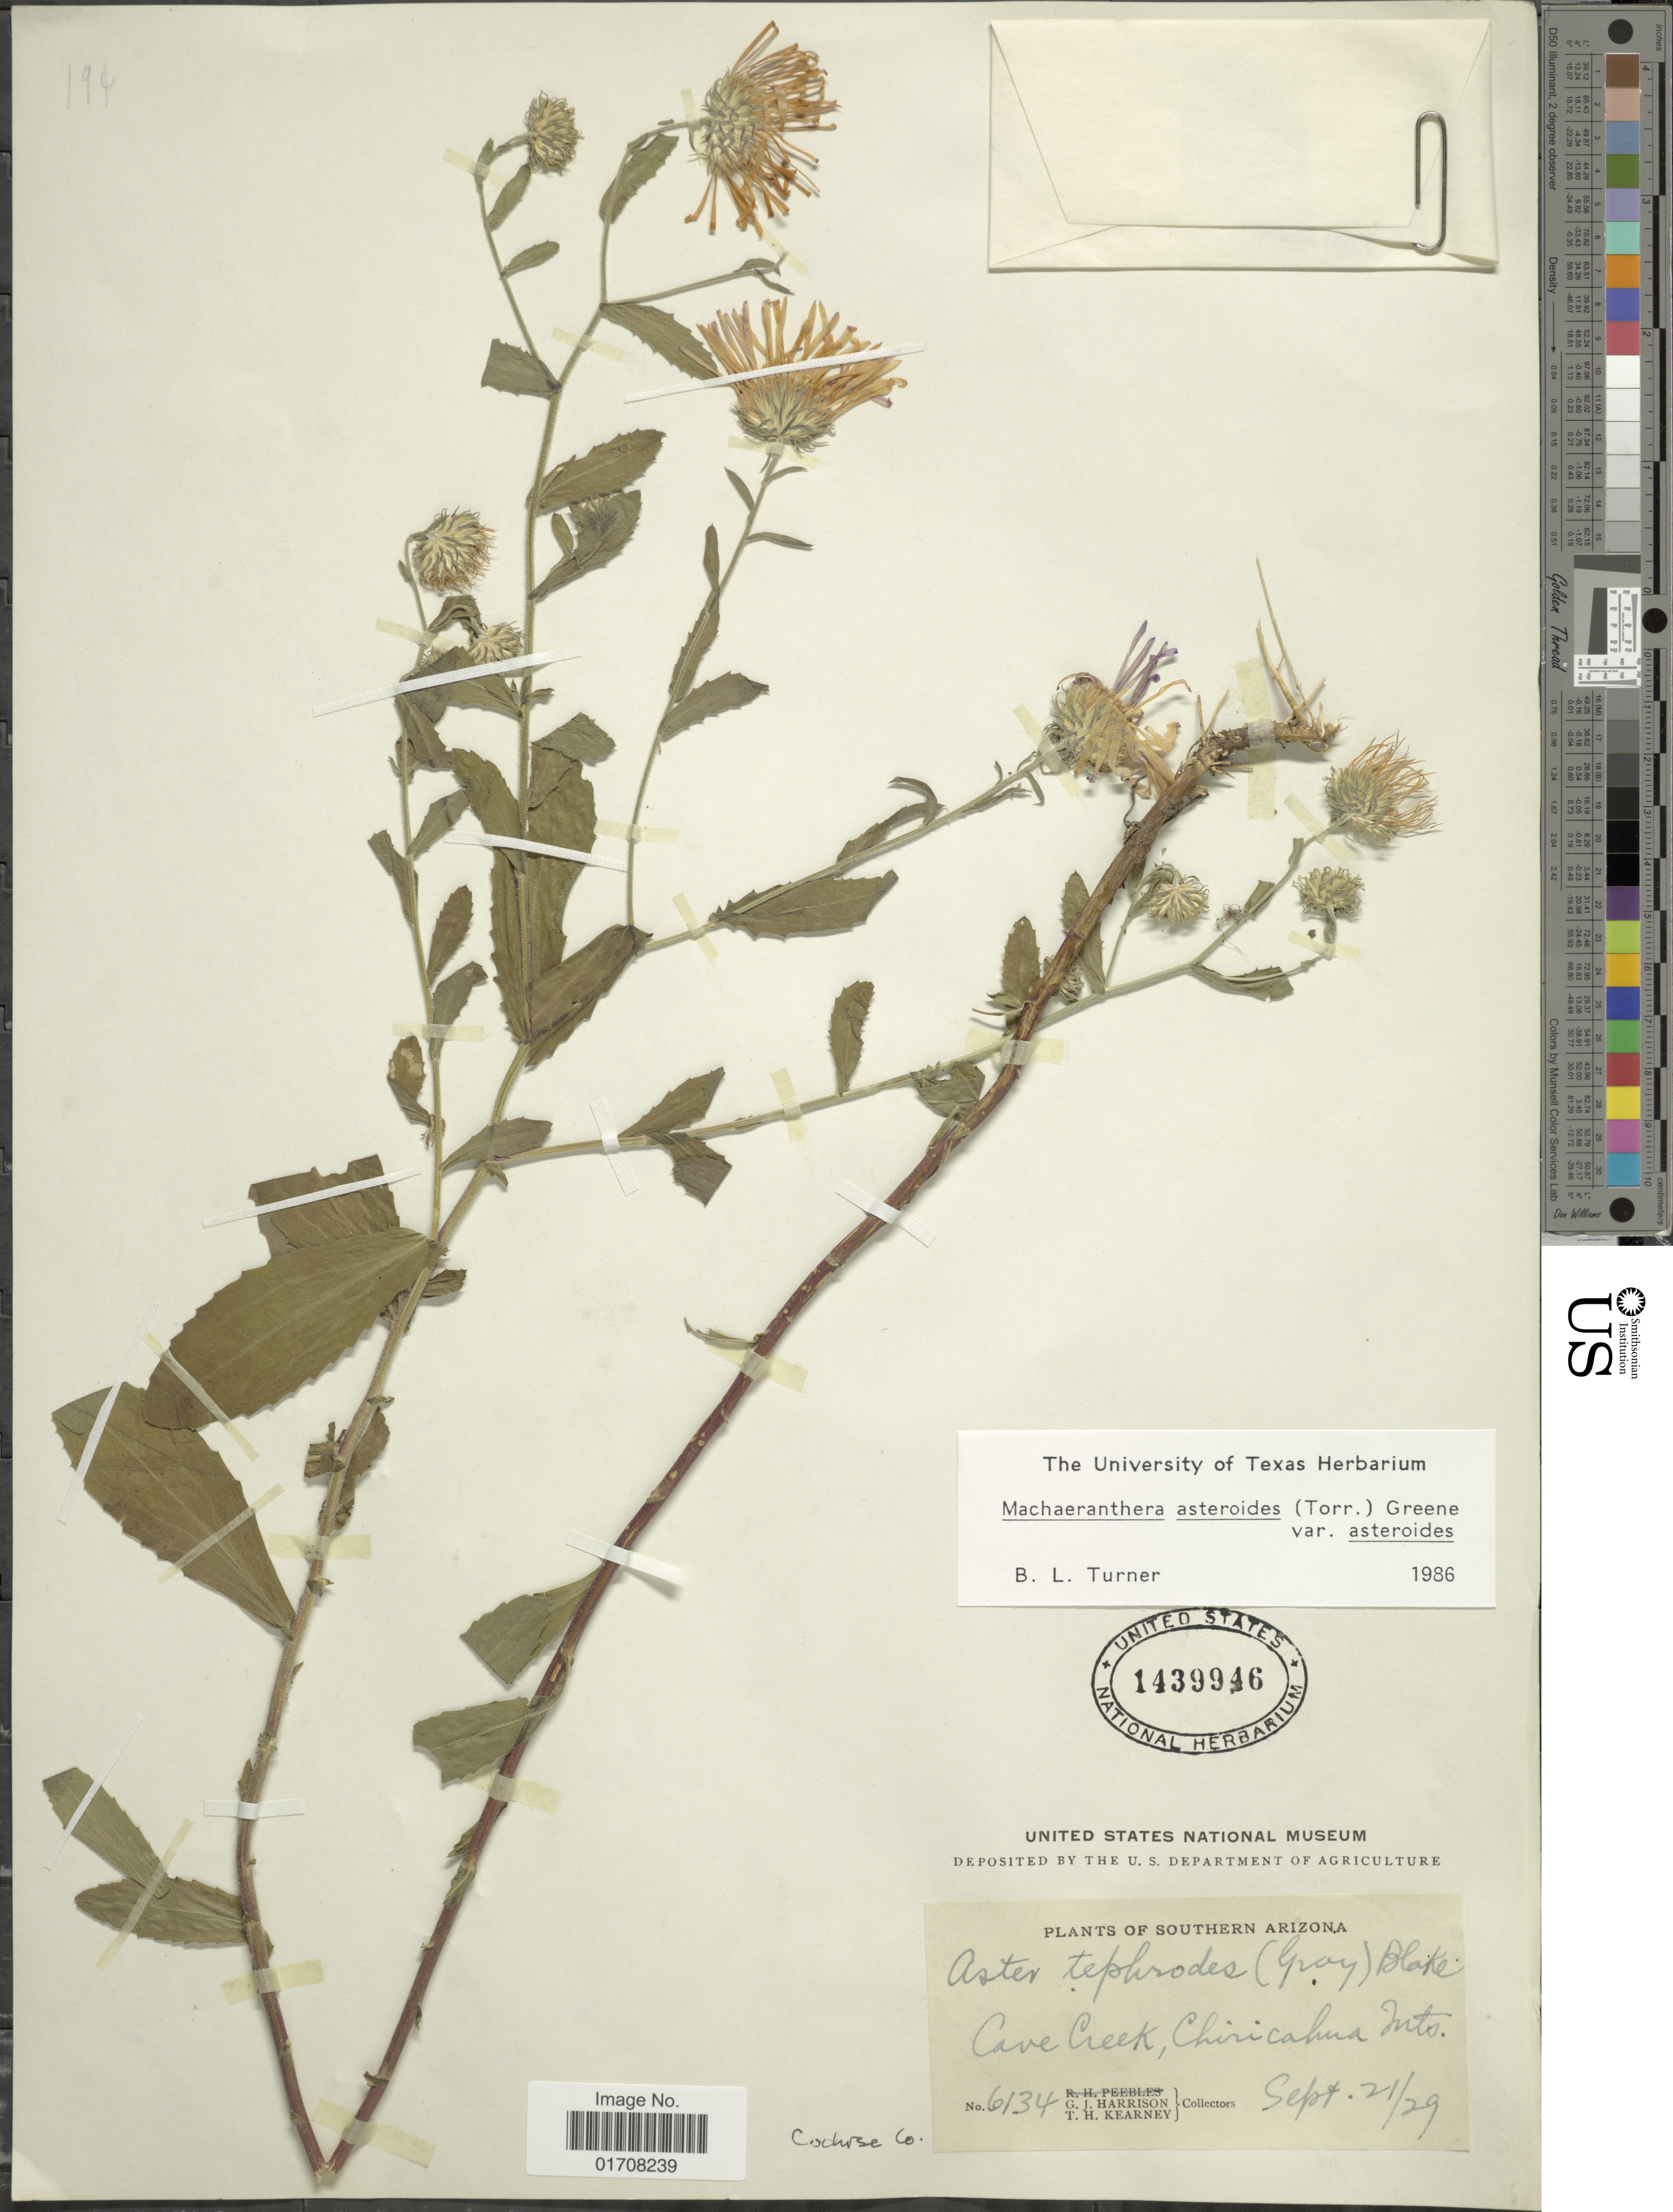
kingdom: Plantae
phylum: Tracheophyta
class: Magnoliopsida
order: Asterales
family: Asteraceae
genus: Machaeranthera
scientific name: Machaeranthera asteroides var. asteroides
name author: (Torr.) Greene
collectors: G. J. Harrison & T. H. Kearney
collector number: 6134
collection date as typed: Transcribed d/m/y: 21/9/29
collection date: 1929-09-21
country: United States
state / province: Arizona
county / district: Cochise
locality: Southern Arizona, Cave Creek, Chiricahua Mts., Cochise Co.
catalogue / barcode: US 1439946